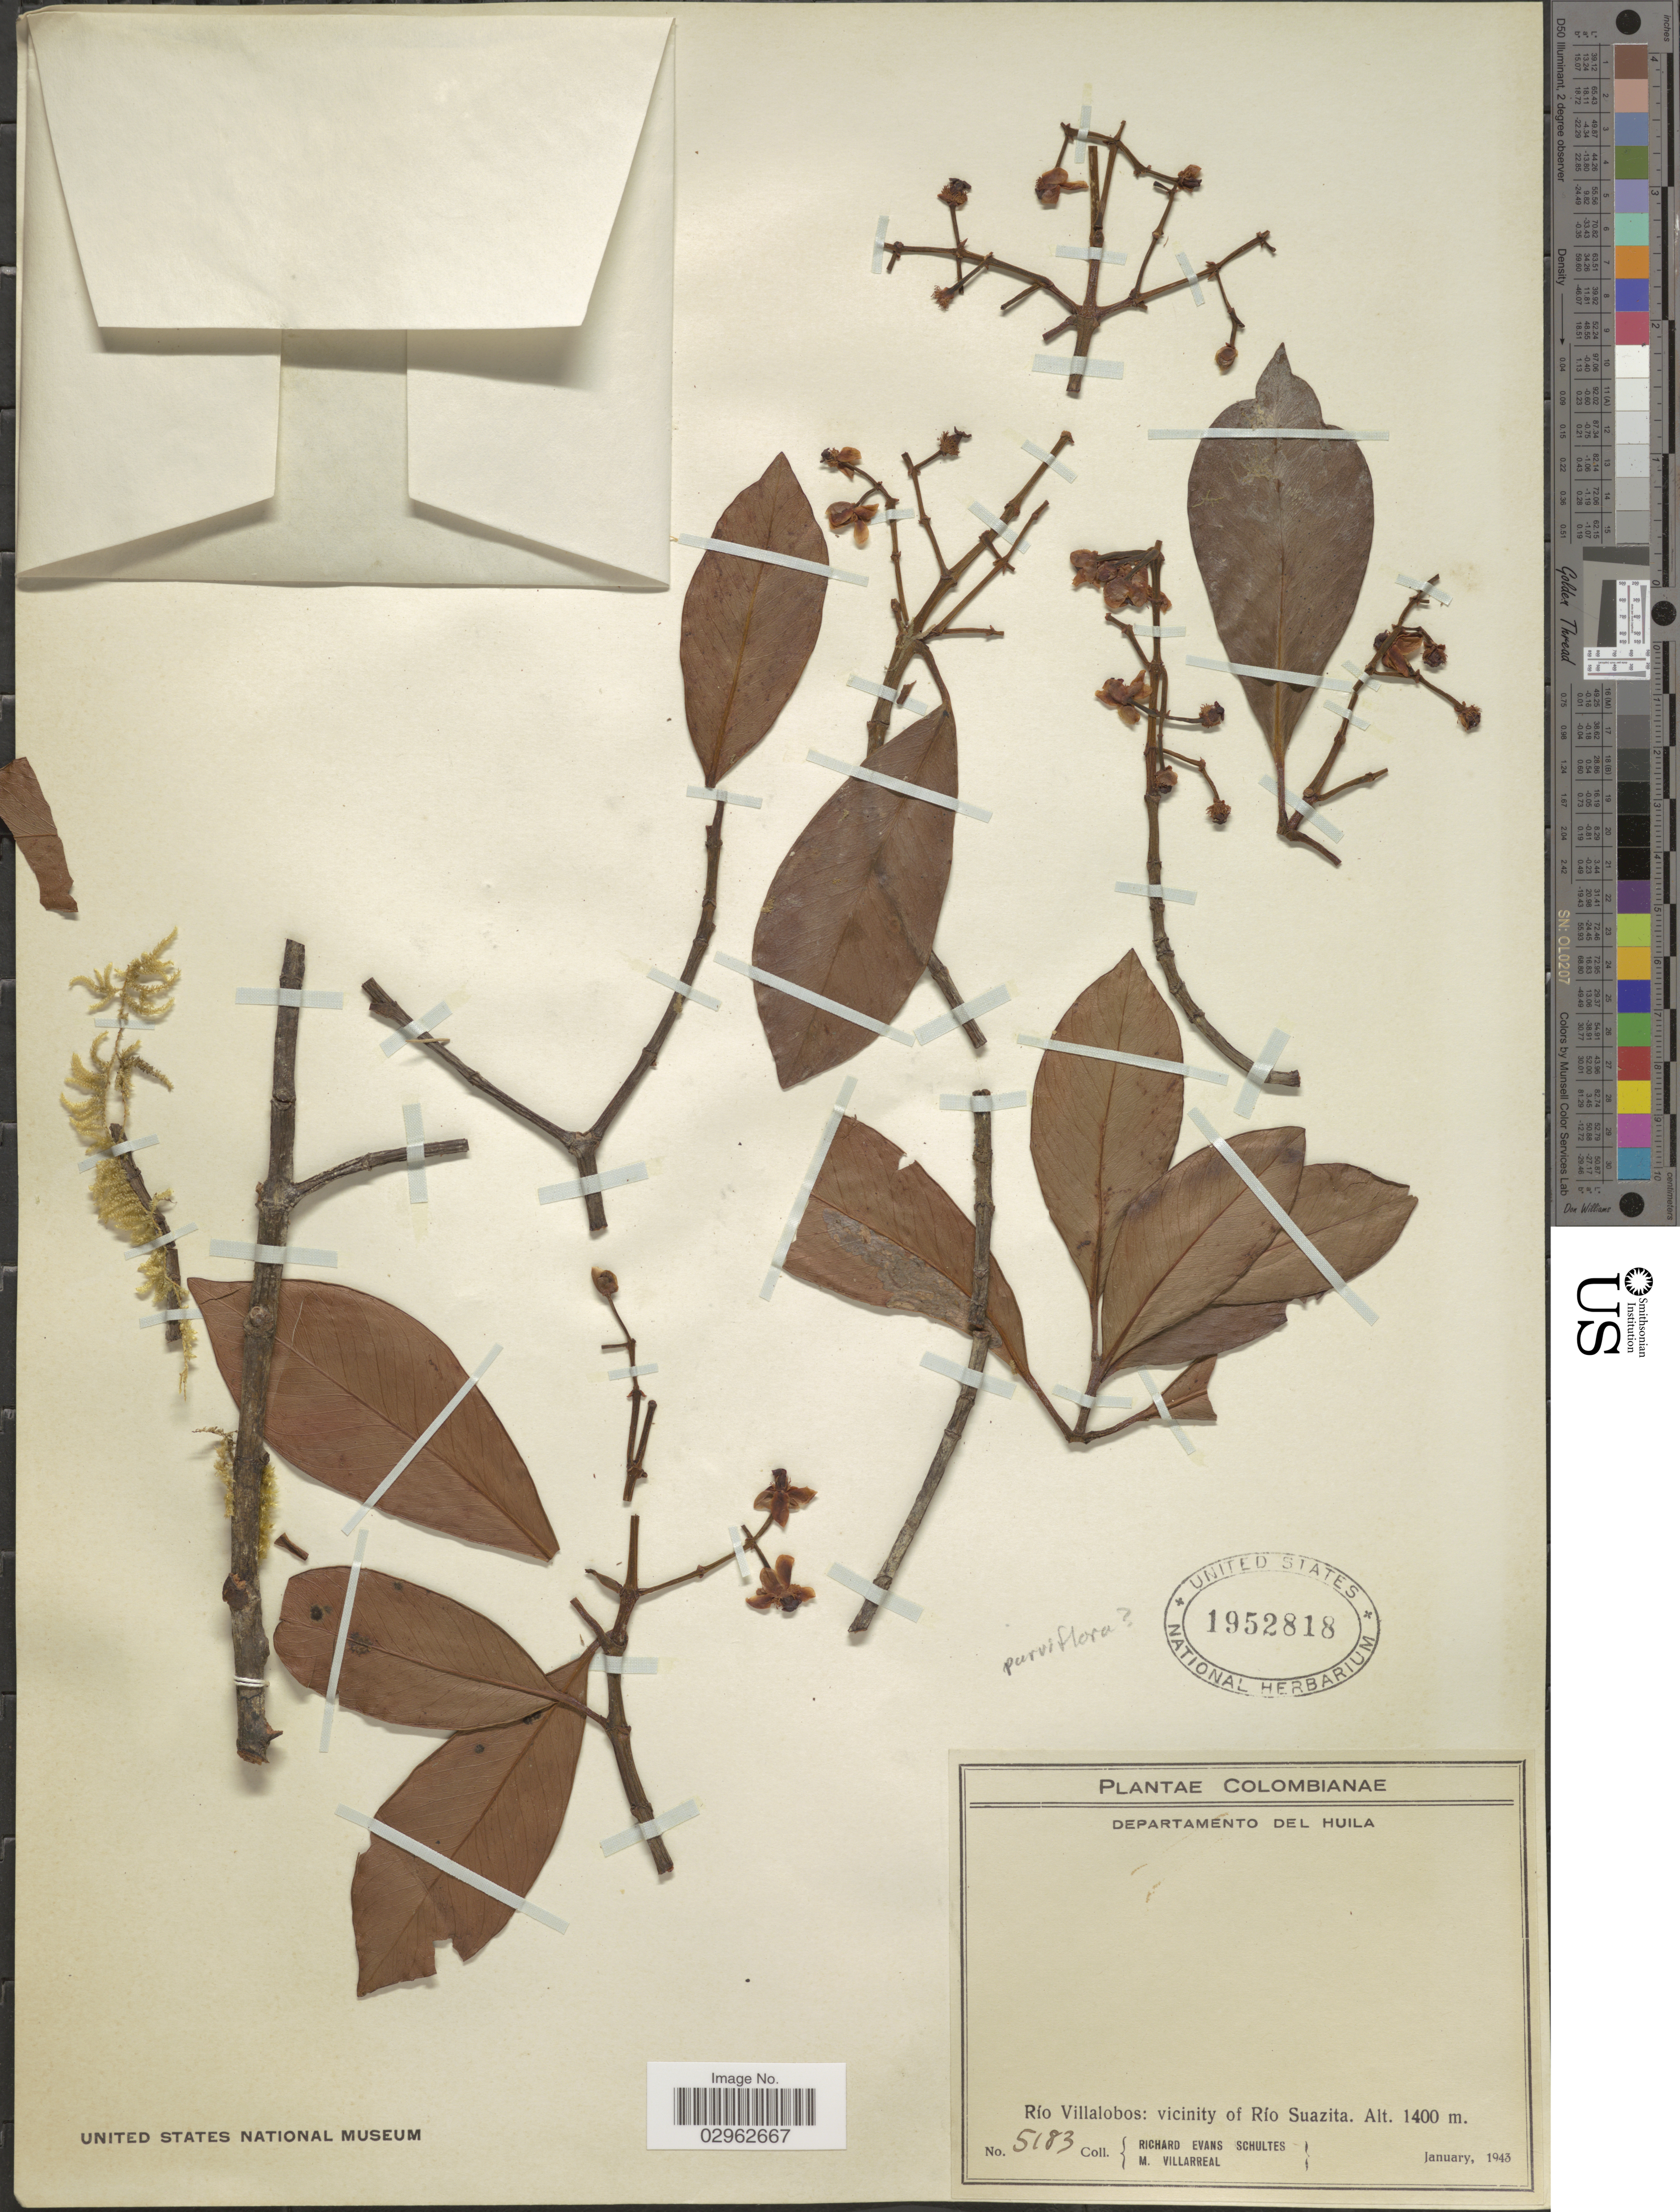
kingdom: Plantae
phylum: Tracheophyta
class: Magnoliopsida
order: Malpighiales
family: Clusiaceae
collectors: R. E. Schultes & M. Villarreal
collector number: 5183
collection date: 1943-01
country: Colombia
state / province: Huila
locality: Departamento Del Huila, Río Villalobos: vicinity of Río Suazita.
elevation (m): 1400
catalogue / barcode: US 1952818